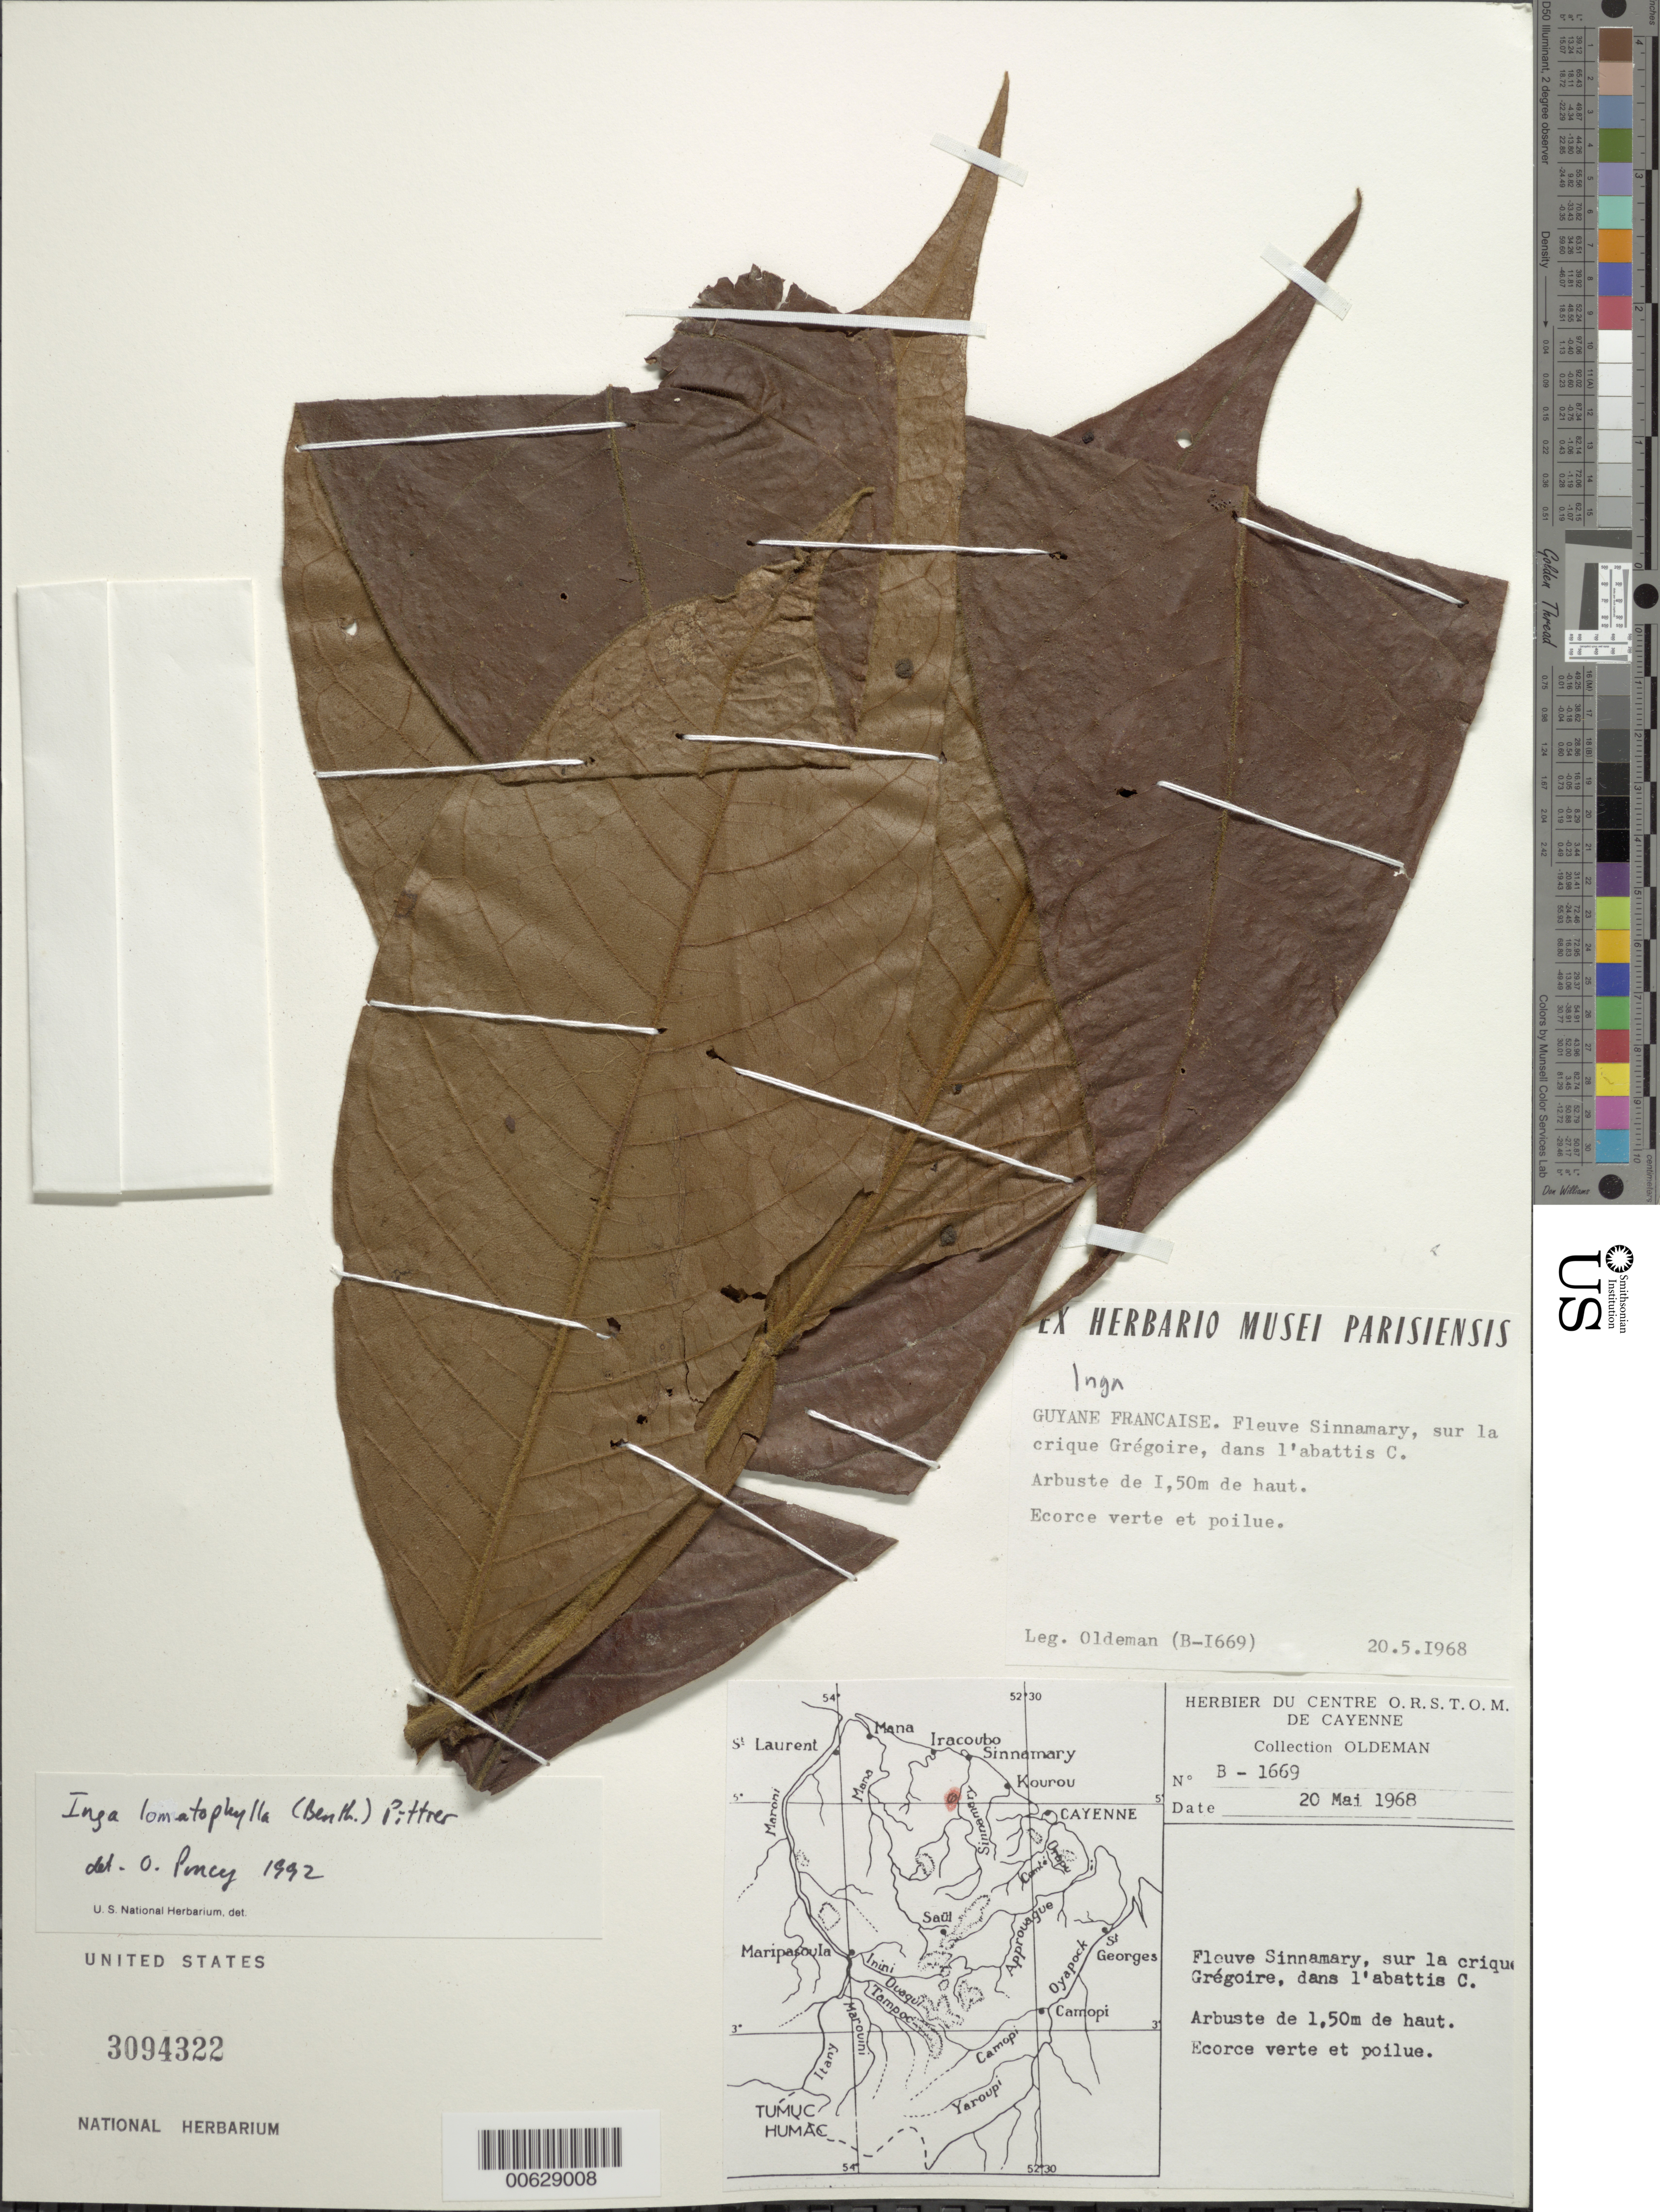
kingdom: Plantae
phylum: Tracheophyta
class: Magnoliopsida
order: Fabales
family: Fabaceae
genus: Inga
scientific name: Inga lomatophylla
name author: (Benth.) Pittier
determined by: Poncy, O.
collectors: R. Oldeman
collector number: B 1669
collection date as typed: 20-May-68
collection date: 1968-05-20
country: French Guiana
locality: Crique Grégoire, Fleuve Sinnamary, dans l'abbatis C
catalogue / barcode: US 3094322